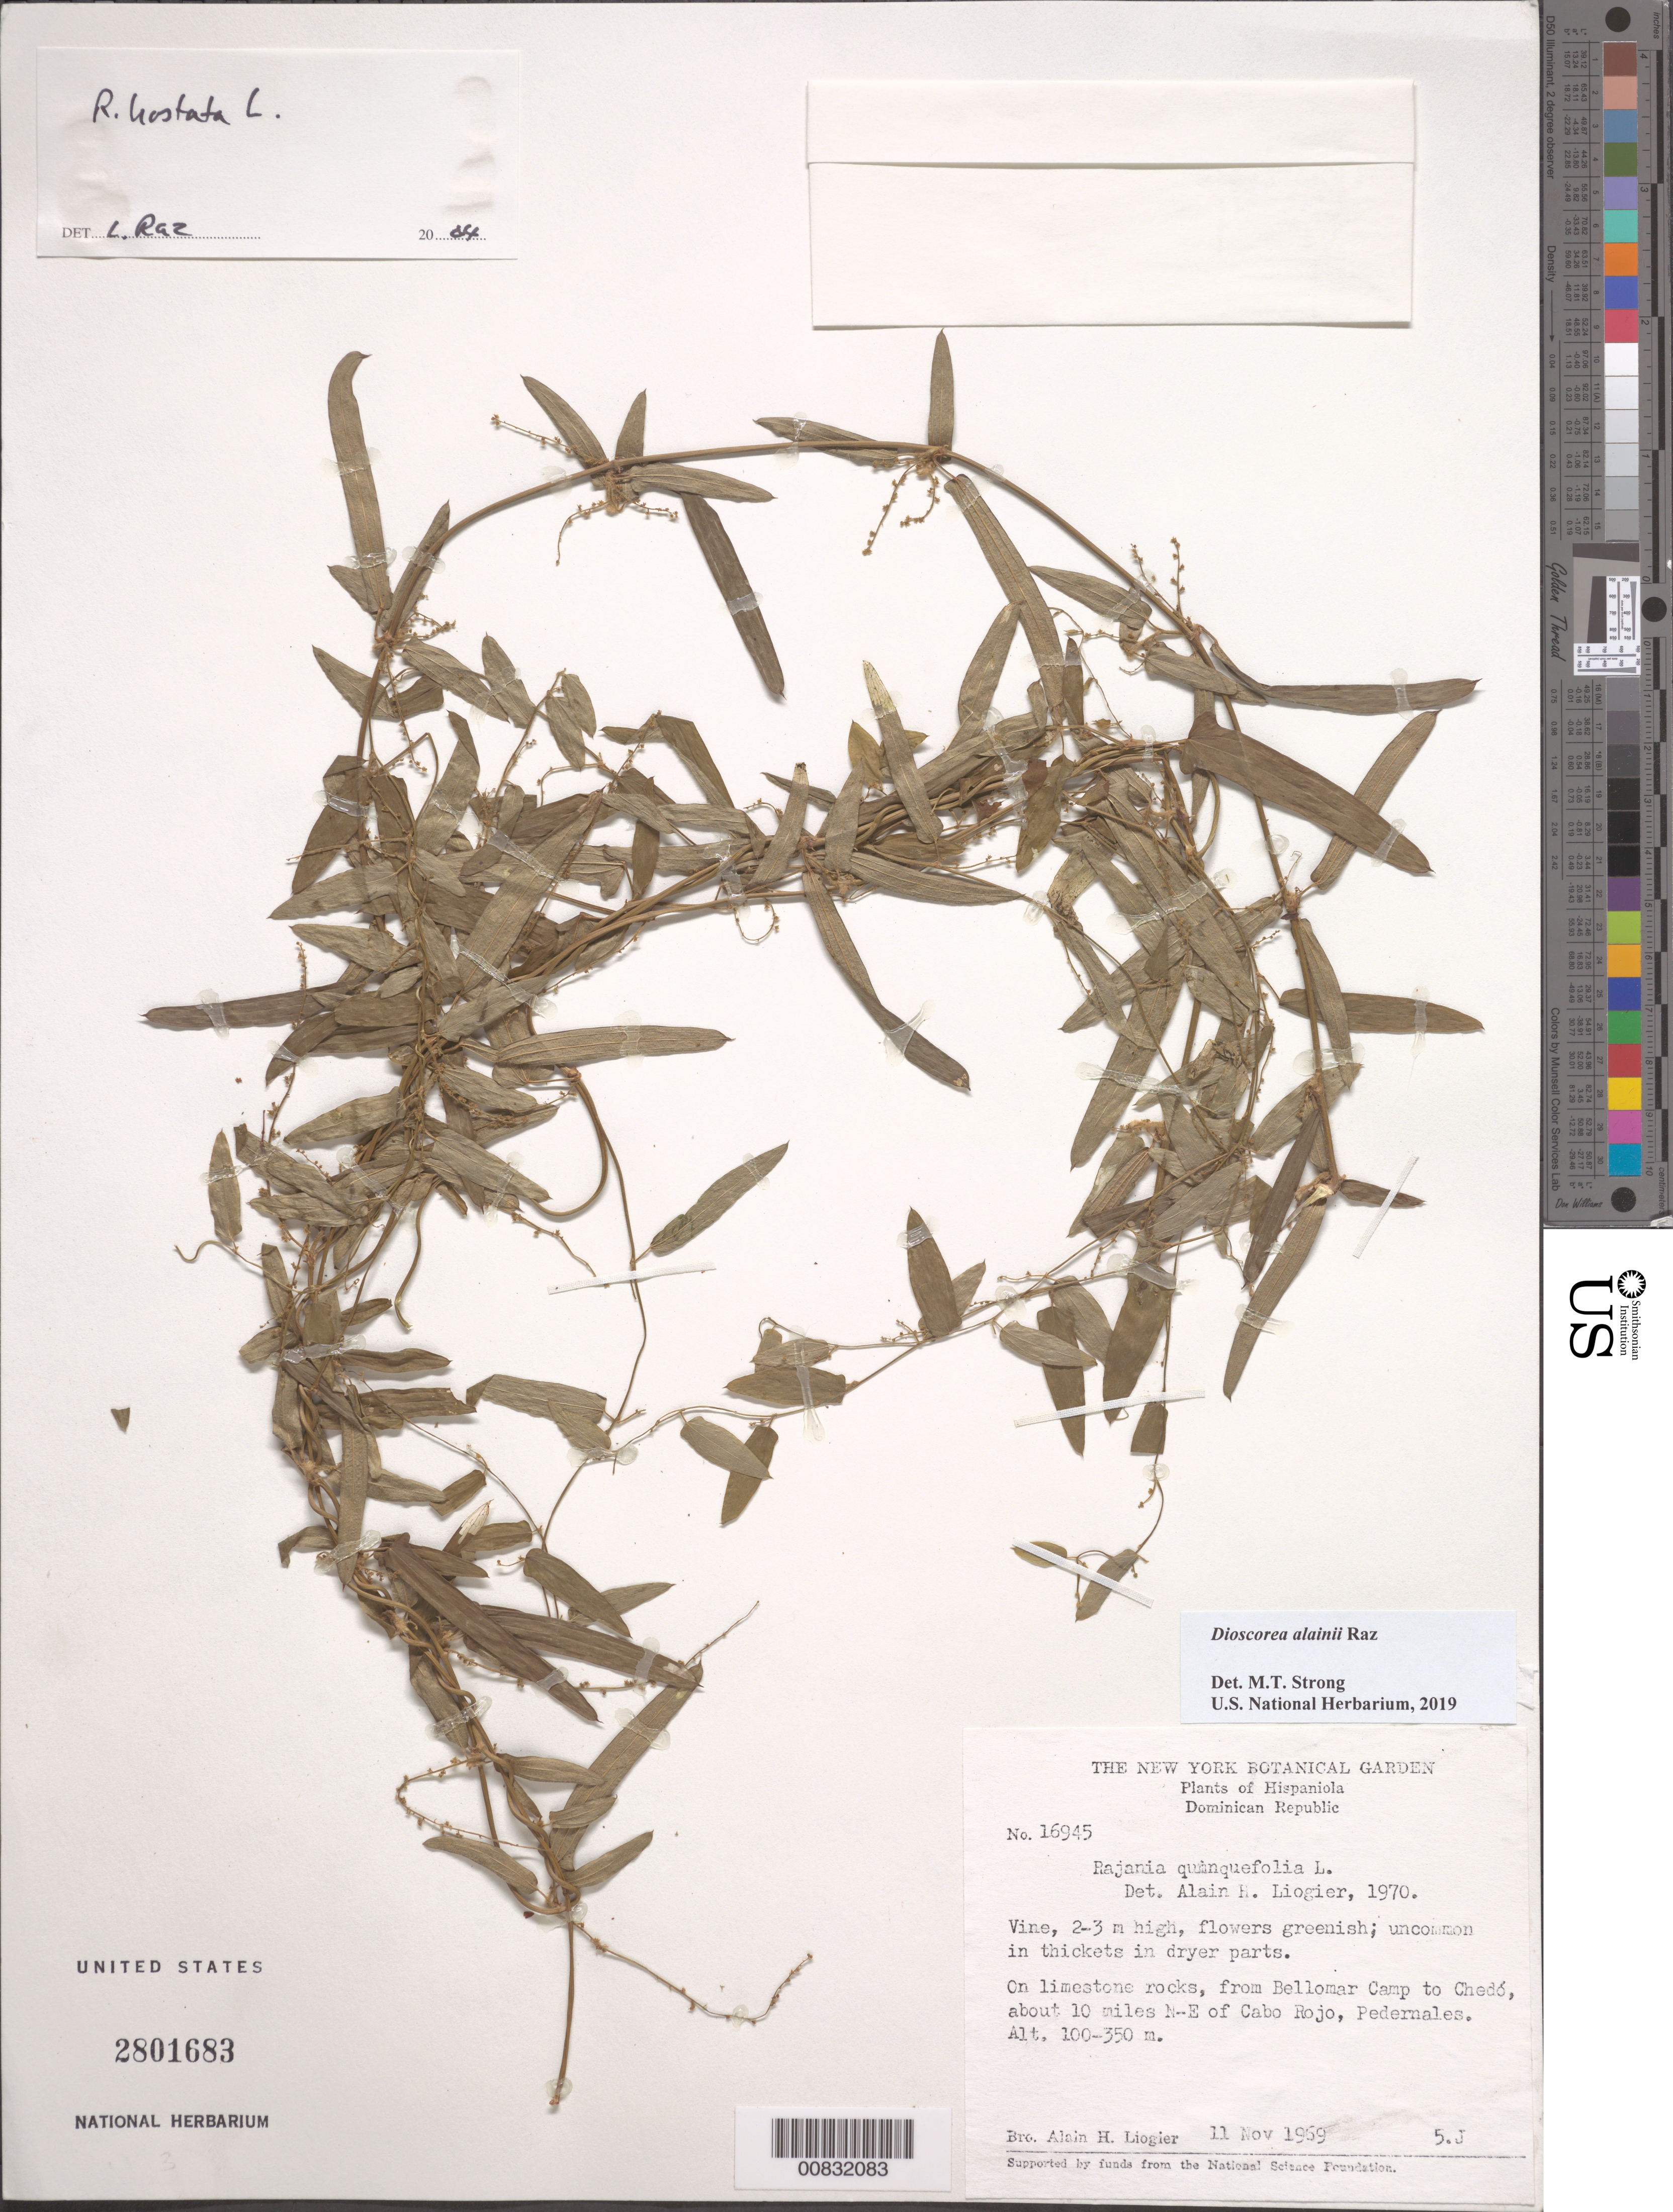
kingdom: Plantae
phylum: Tracheophyta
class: Liliopsida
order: Dioscoreales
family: Dioscoreaceae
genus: Dioscorea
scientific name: Dioscorea alainii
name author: Raz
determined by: Strong, M. T., (US), Smithsonian Institution - National Museum of Natural History (UNITED STATES)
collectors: A. H. Liogier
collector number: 16945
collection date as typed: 11 Nov 1969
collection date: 1969-11-11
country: Dominican Republic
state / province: Pedernales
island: Hispaniola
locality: From Bellomar Camp to Chedó, about 10 miles N-E of Cabo Rojo.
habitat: On limestone rocks, in thickets in dryer parts.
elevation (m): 100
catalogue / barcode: US 2801683